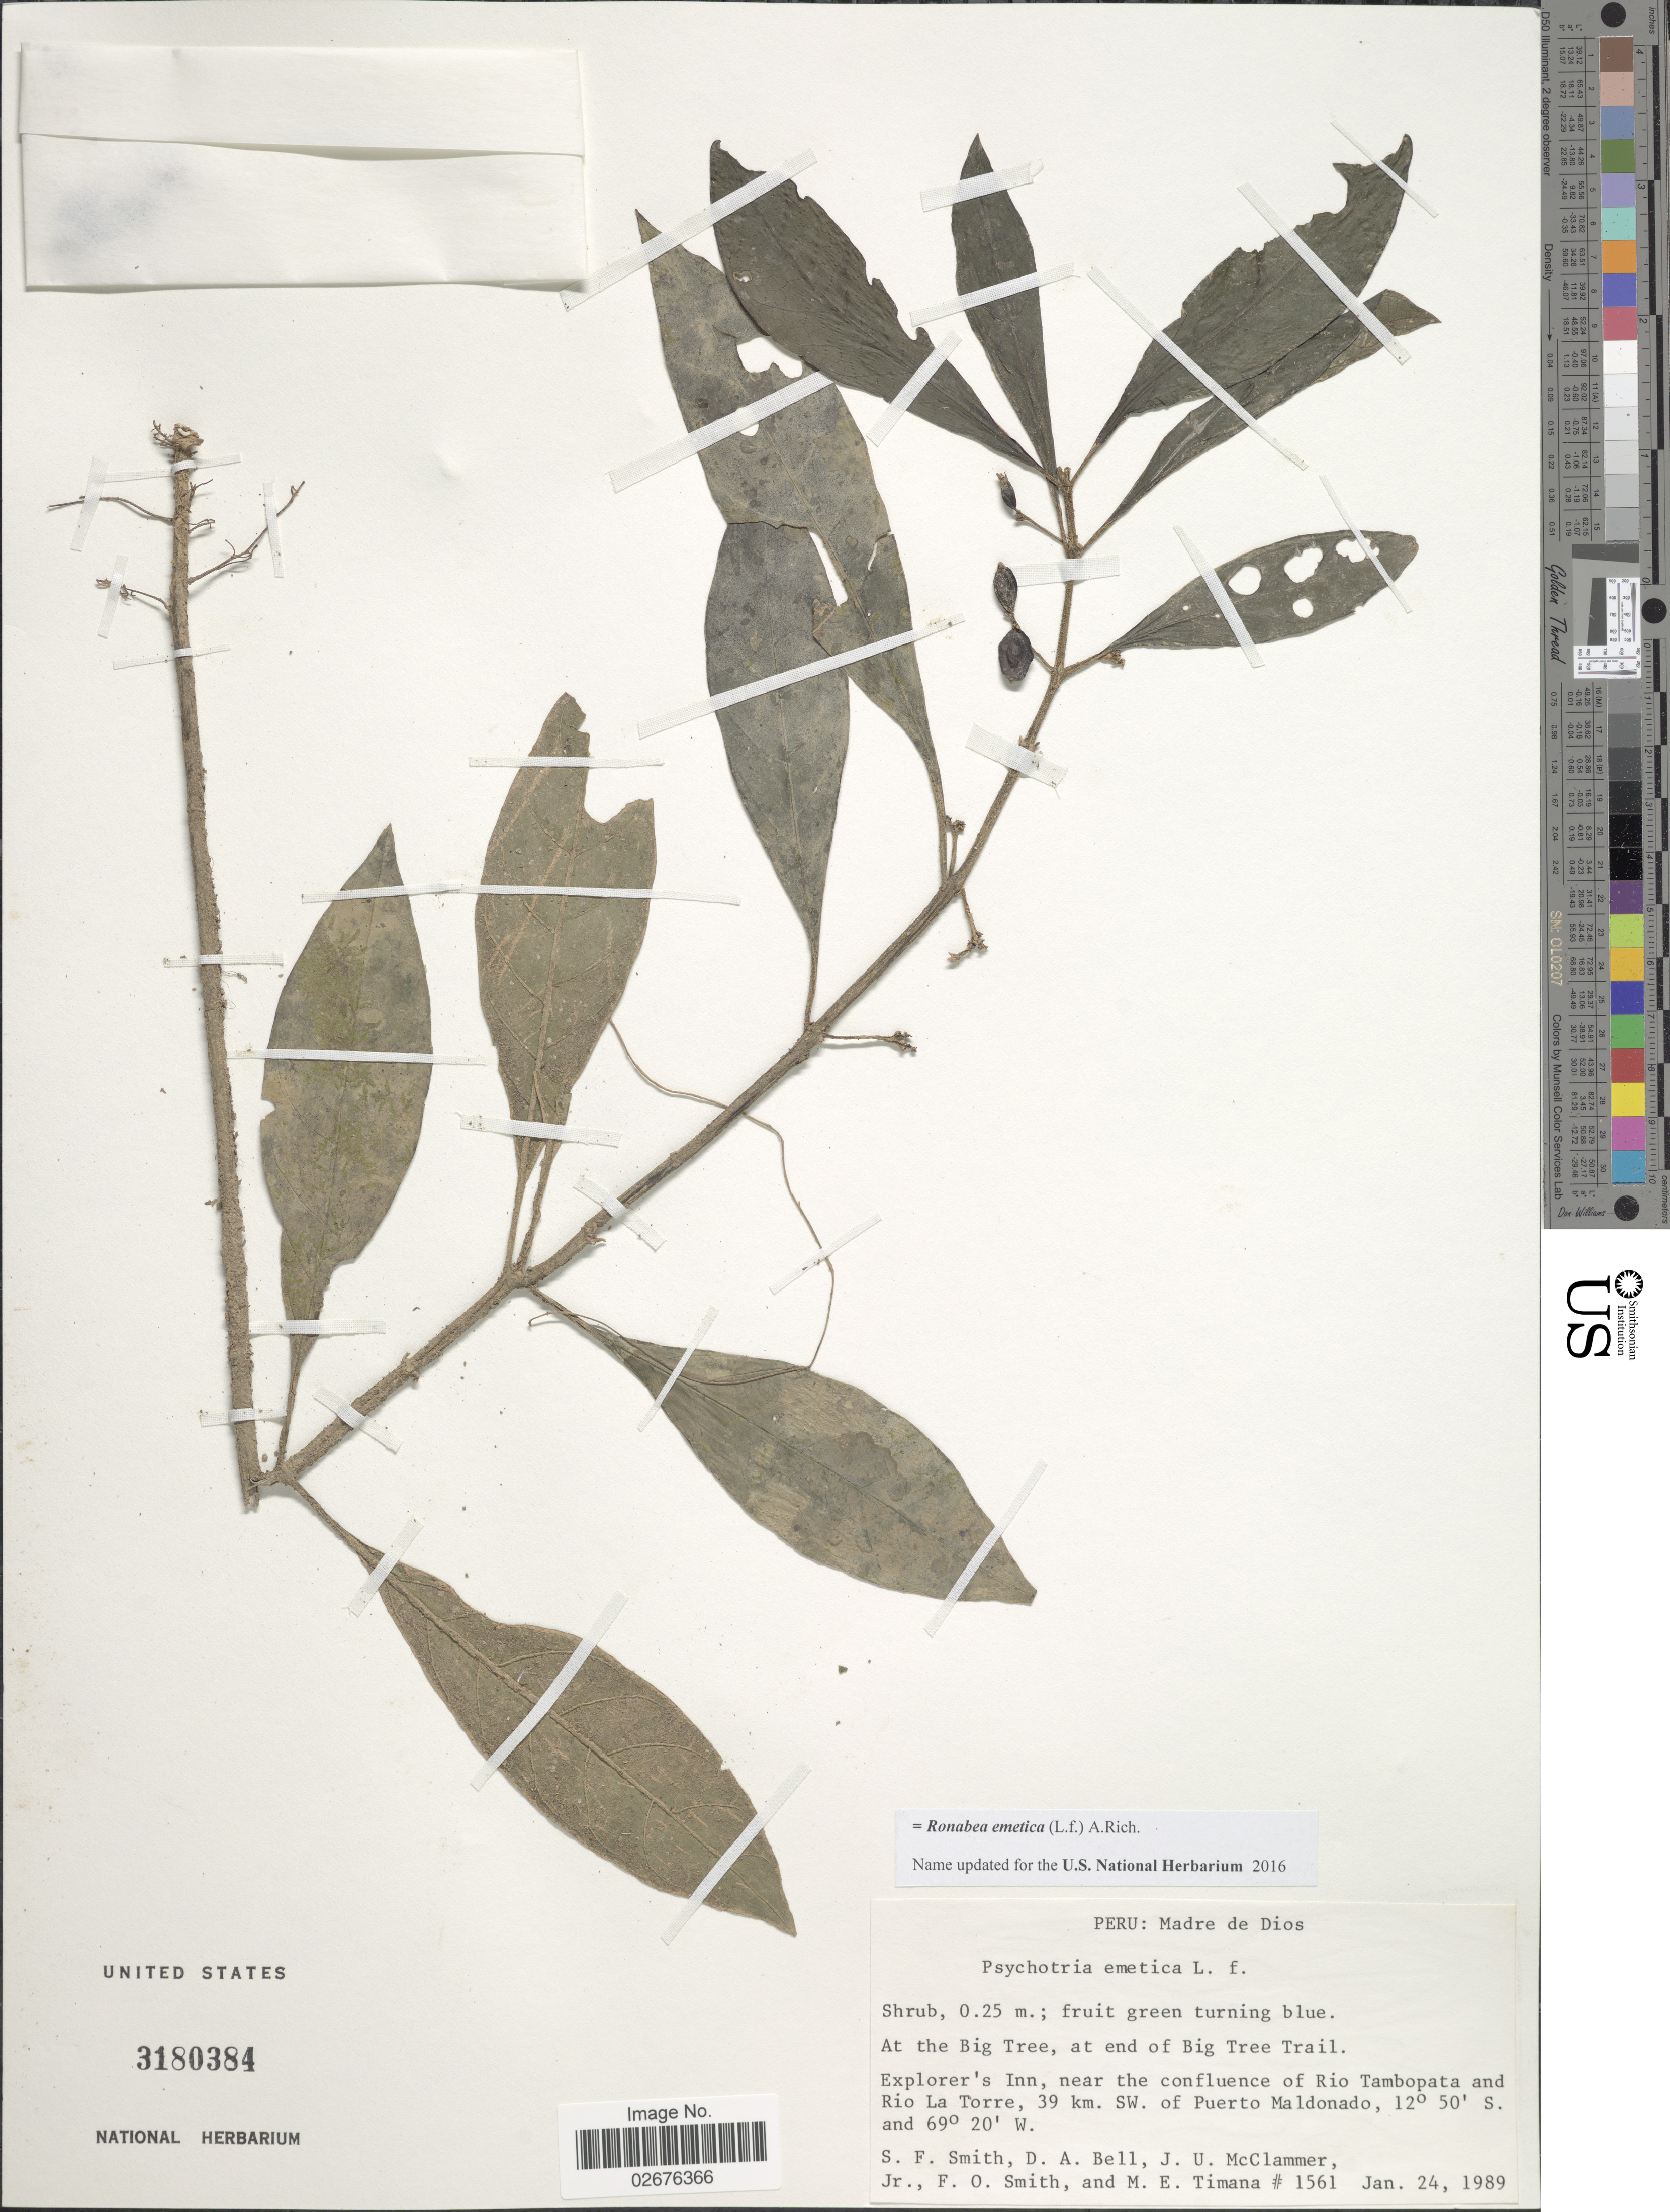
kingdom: Plantae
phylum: Tracheophyta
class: Magnoliopsida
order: Gentianales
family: Rubiaceae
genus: Ronabea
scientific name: Ronabea emetica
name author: (L. f.) A. Rich.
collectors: S.F. Smith, D. A. Bell, J. McClammer & F. Smith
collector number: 1561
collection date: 1989-01-24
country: Peru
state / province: Madre de Dios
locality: At the Big Tree, at end of Big Tree Trail. Explorer's Inn, near the confluence of Rio Tambopata and Rio La Torre, 39 km. SW. of Puerto Maldonado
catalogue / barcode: US 3180384